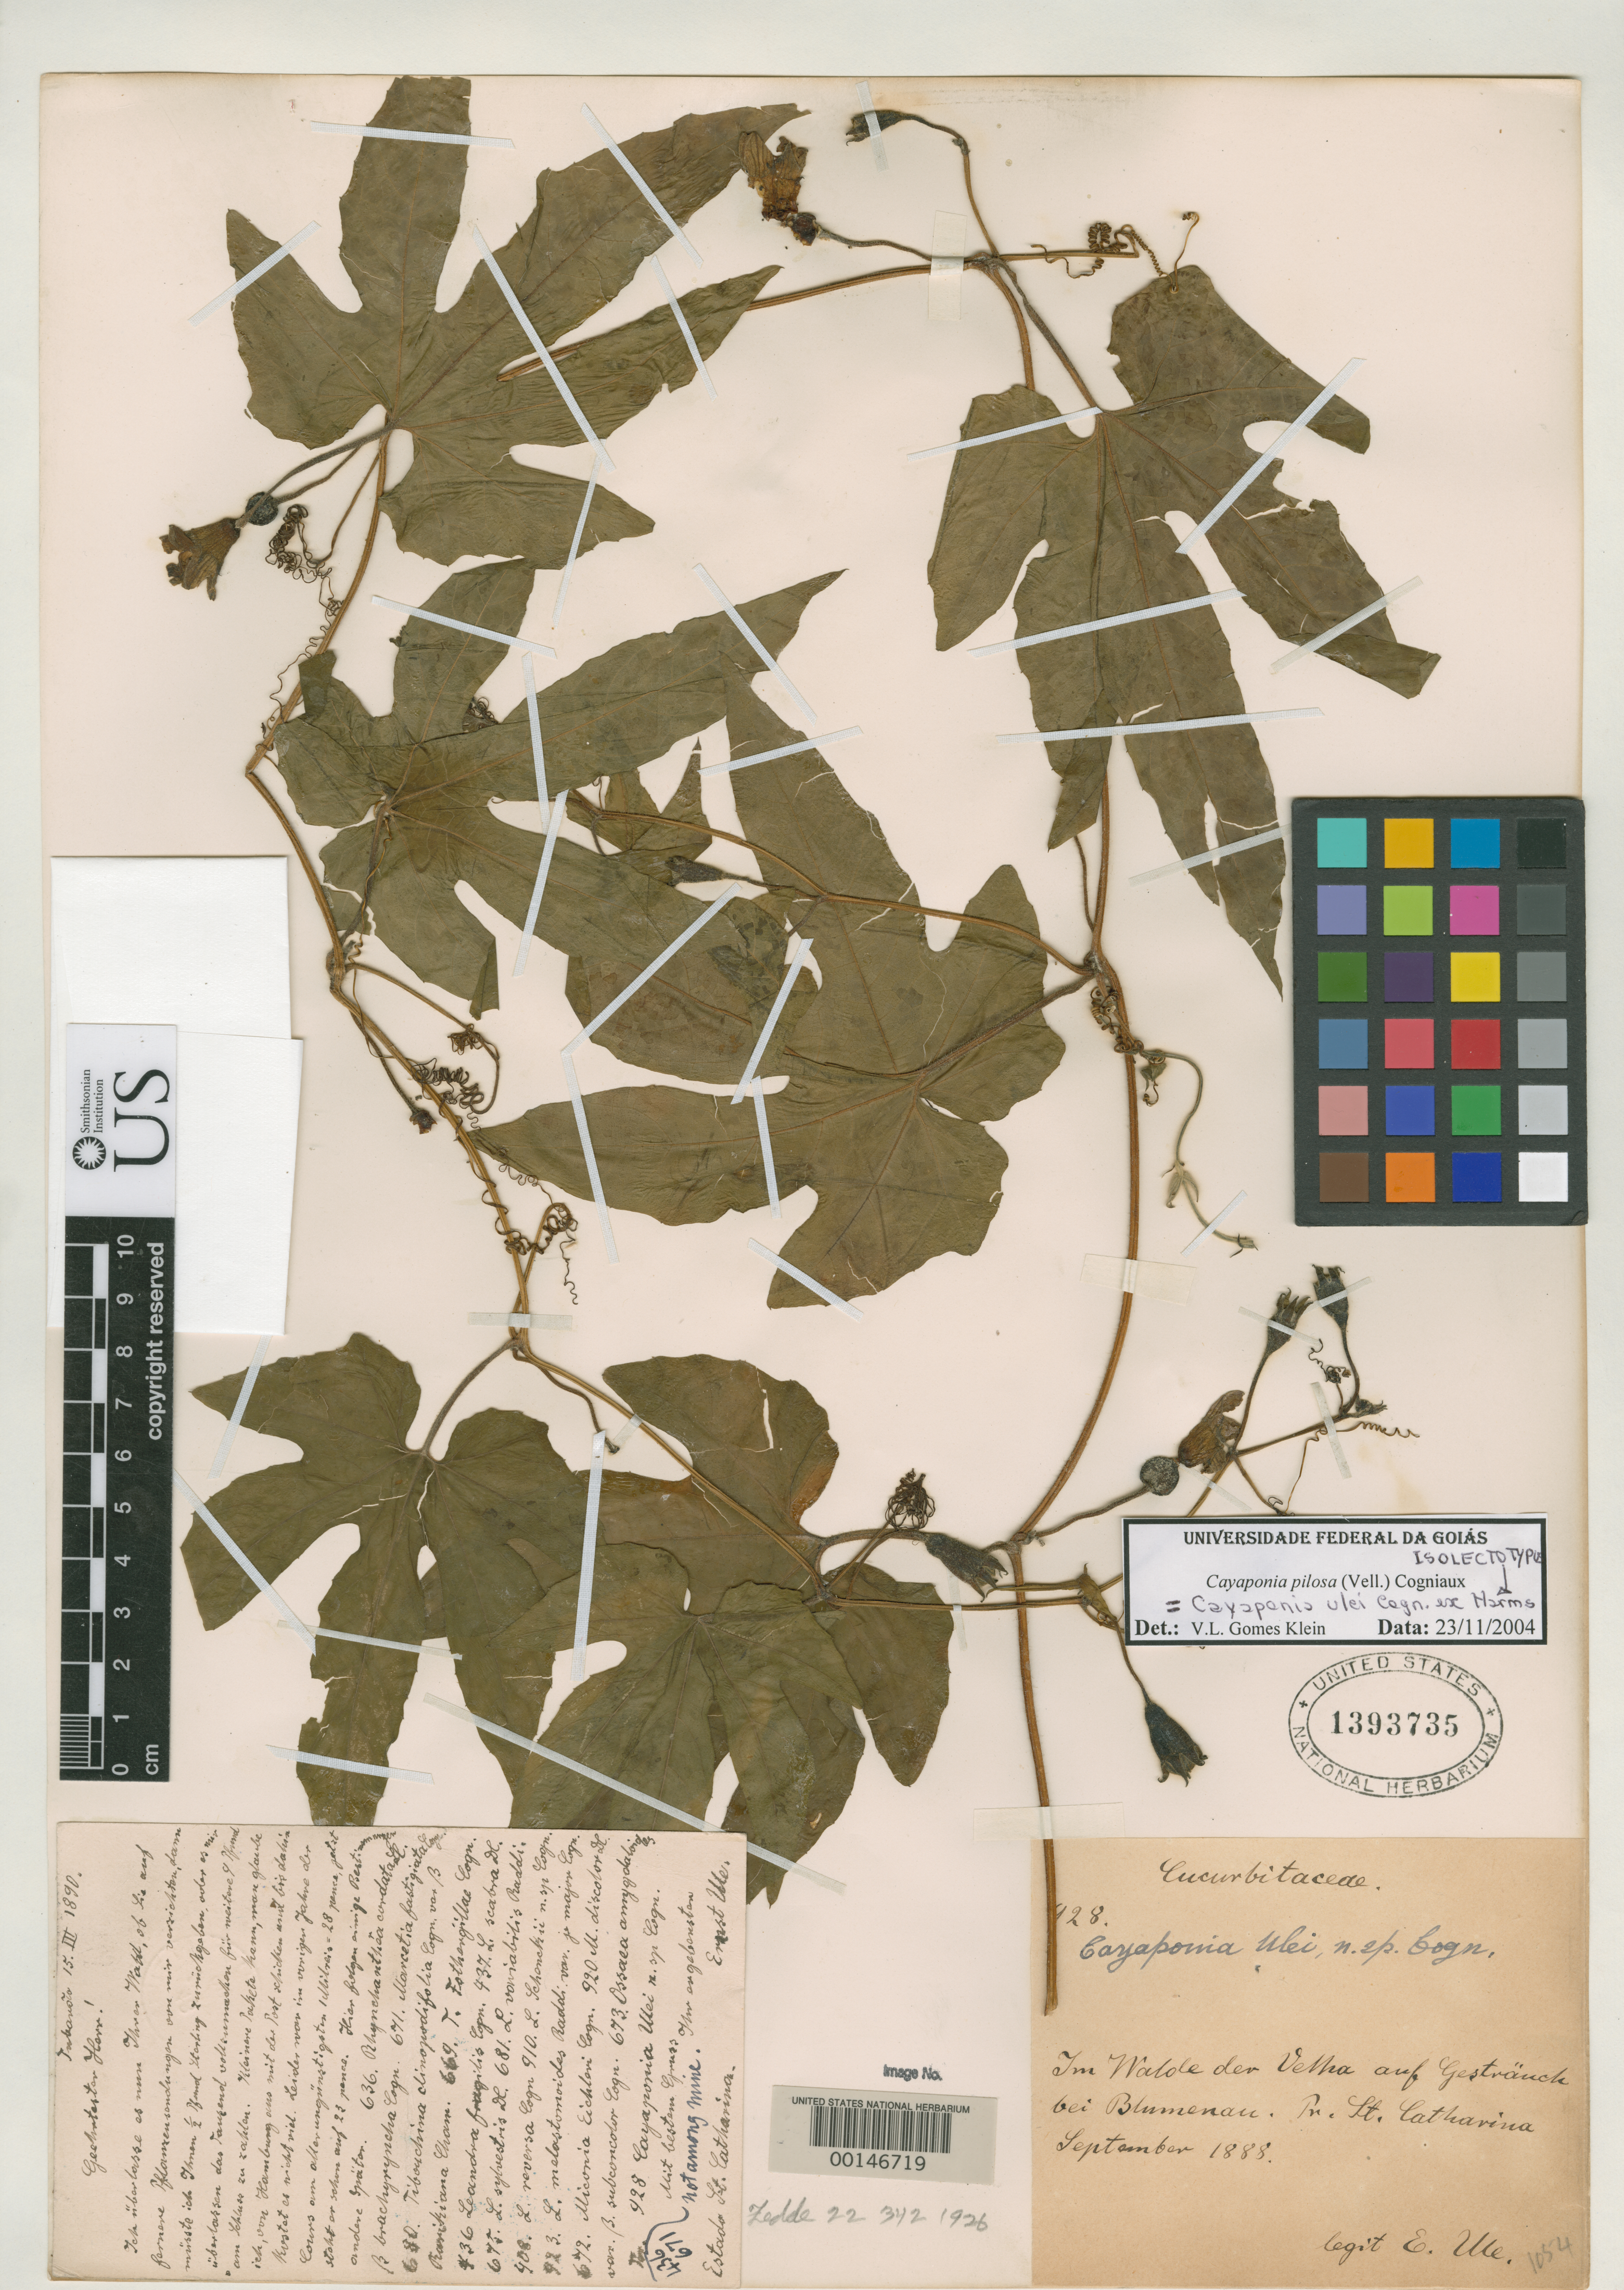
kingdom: Plantae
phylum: Tracheophyta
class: Magnoliopsida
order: Cucurbitales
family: Cucurbitaceae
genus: Cayaponia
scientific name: Cayaponia ulei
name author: Cogn. ex Harms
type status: Isosyntype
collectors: E. H. Ule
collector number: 928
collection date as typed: September 1888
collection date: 1888-09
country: Brazil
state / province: Santa Catarina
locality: Rohr im Wald der Velha bei Blumenau.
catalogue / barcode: US 1393735